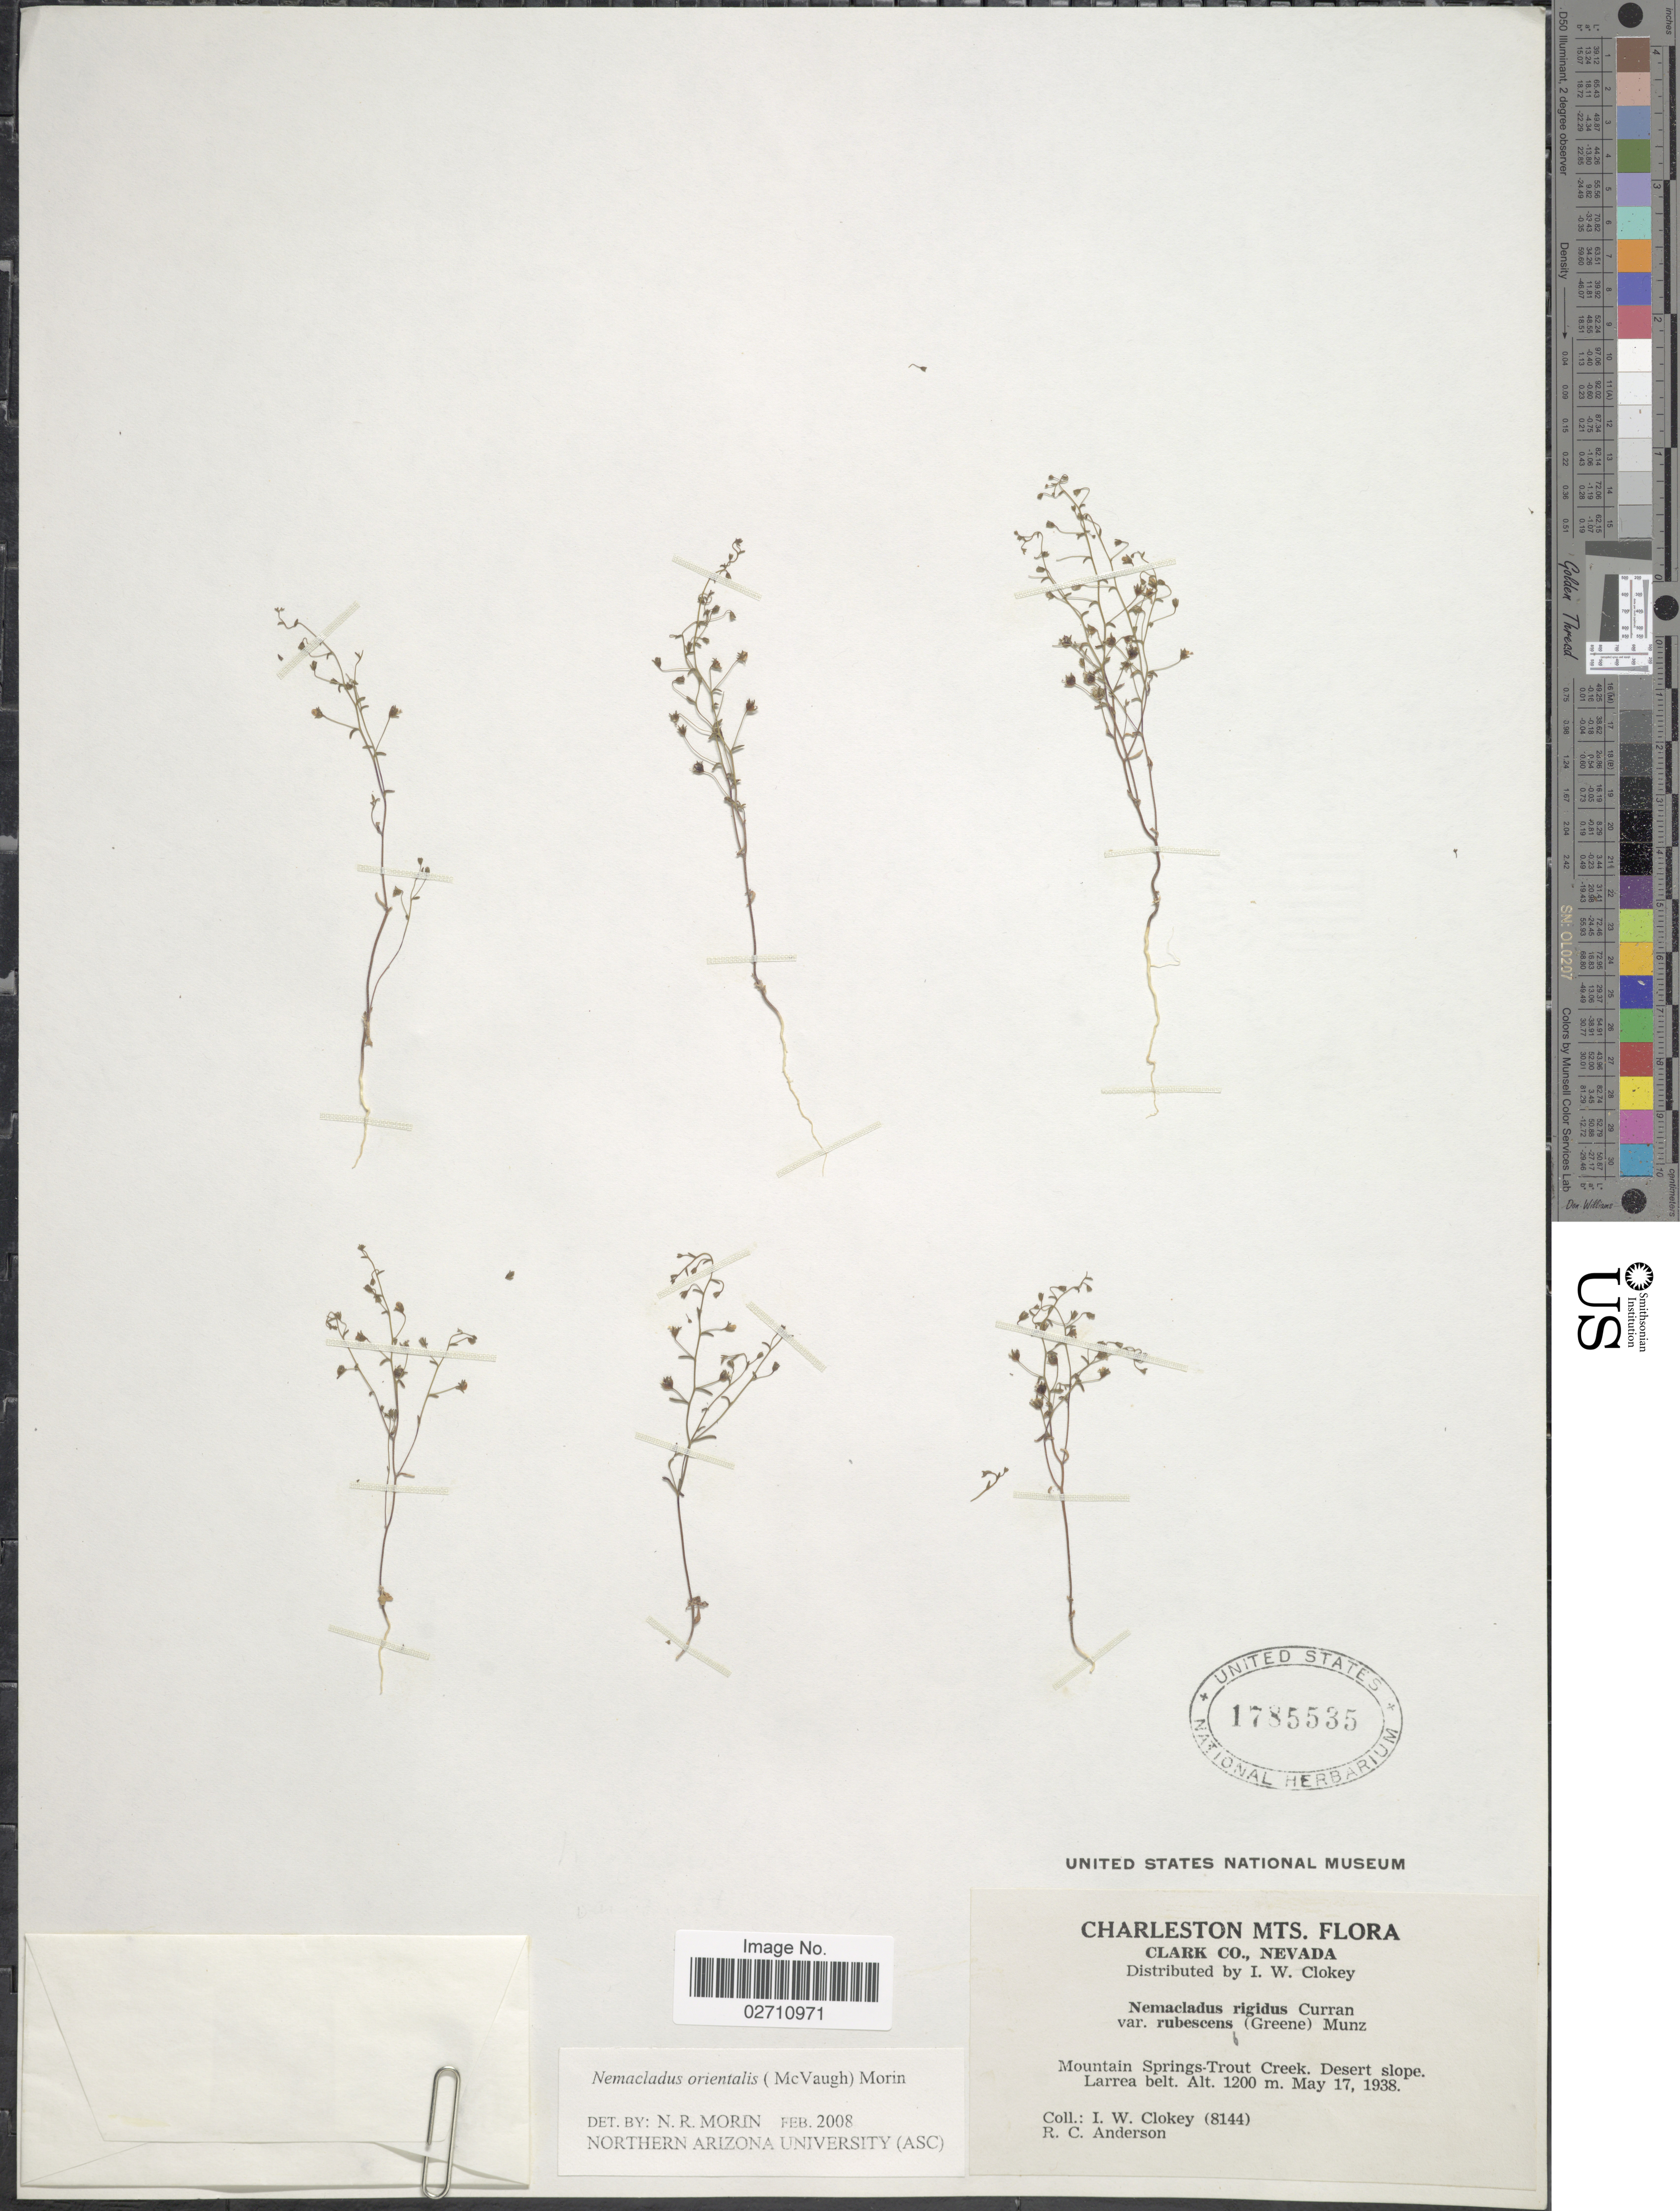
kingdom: Plantae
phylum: Tracheophyta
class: Magnoliopsida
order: Asterales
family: Campanulaceae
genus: Nemacladus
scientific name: Nemacladus orientalis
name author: (McVaugh) Morin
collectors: I. W. Clokey & R. Anderson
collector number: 8144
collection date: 1938-05-17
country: United States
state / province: Nevada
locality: Charleston Mts., Clark Co., Nevada, Mountain Springs-Trout Creek, Desert slope. Larrea belt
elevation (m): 1200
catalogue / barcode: US 1785535